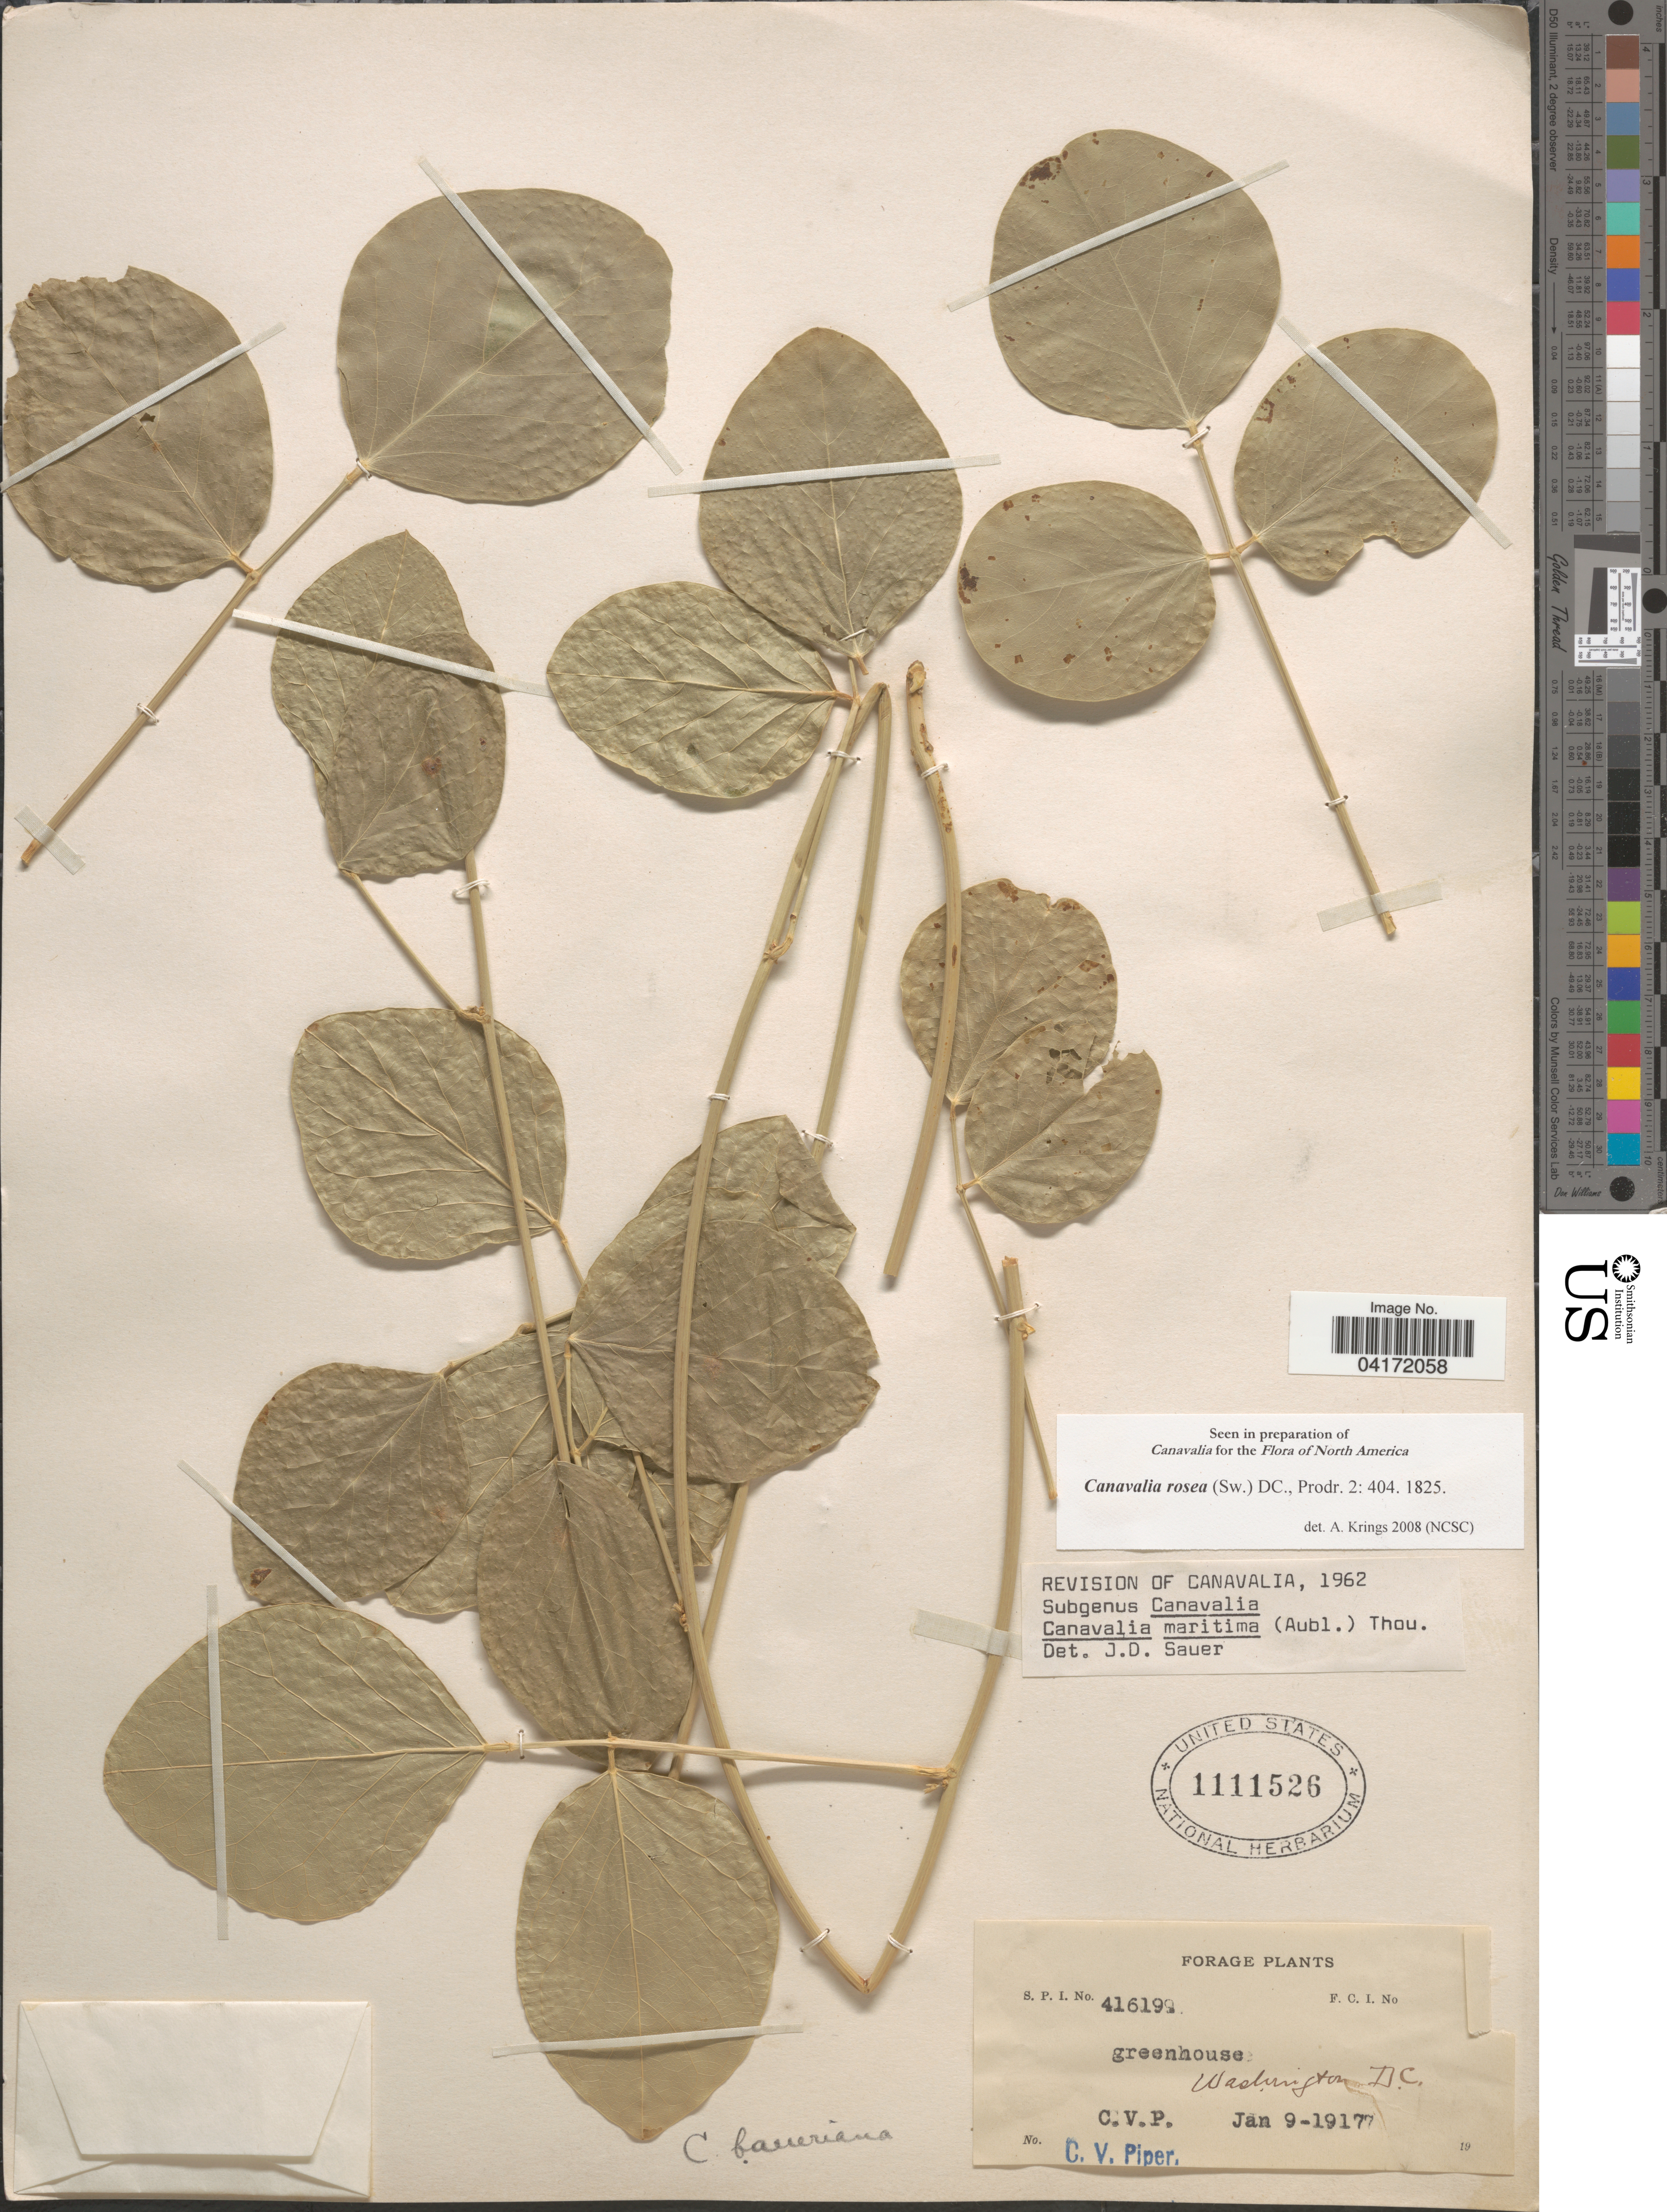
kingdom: Plantae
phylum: Tracheophyta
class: Magnoliopsida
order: Fabales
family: Fabaceae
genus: Canavalia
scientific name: Canavalia rosea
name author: (Sw.) DC.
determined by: Krings, A.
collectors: C. V. Piper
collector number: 416198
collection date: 1917-01-09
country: United States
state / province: District of Columbia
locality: Forage. Greenhouse Washington.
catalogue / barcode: US 1111526